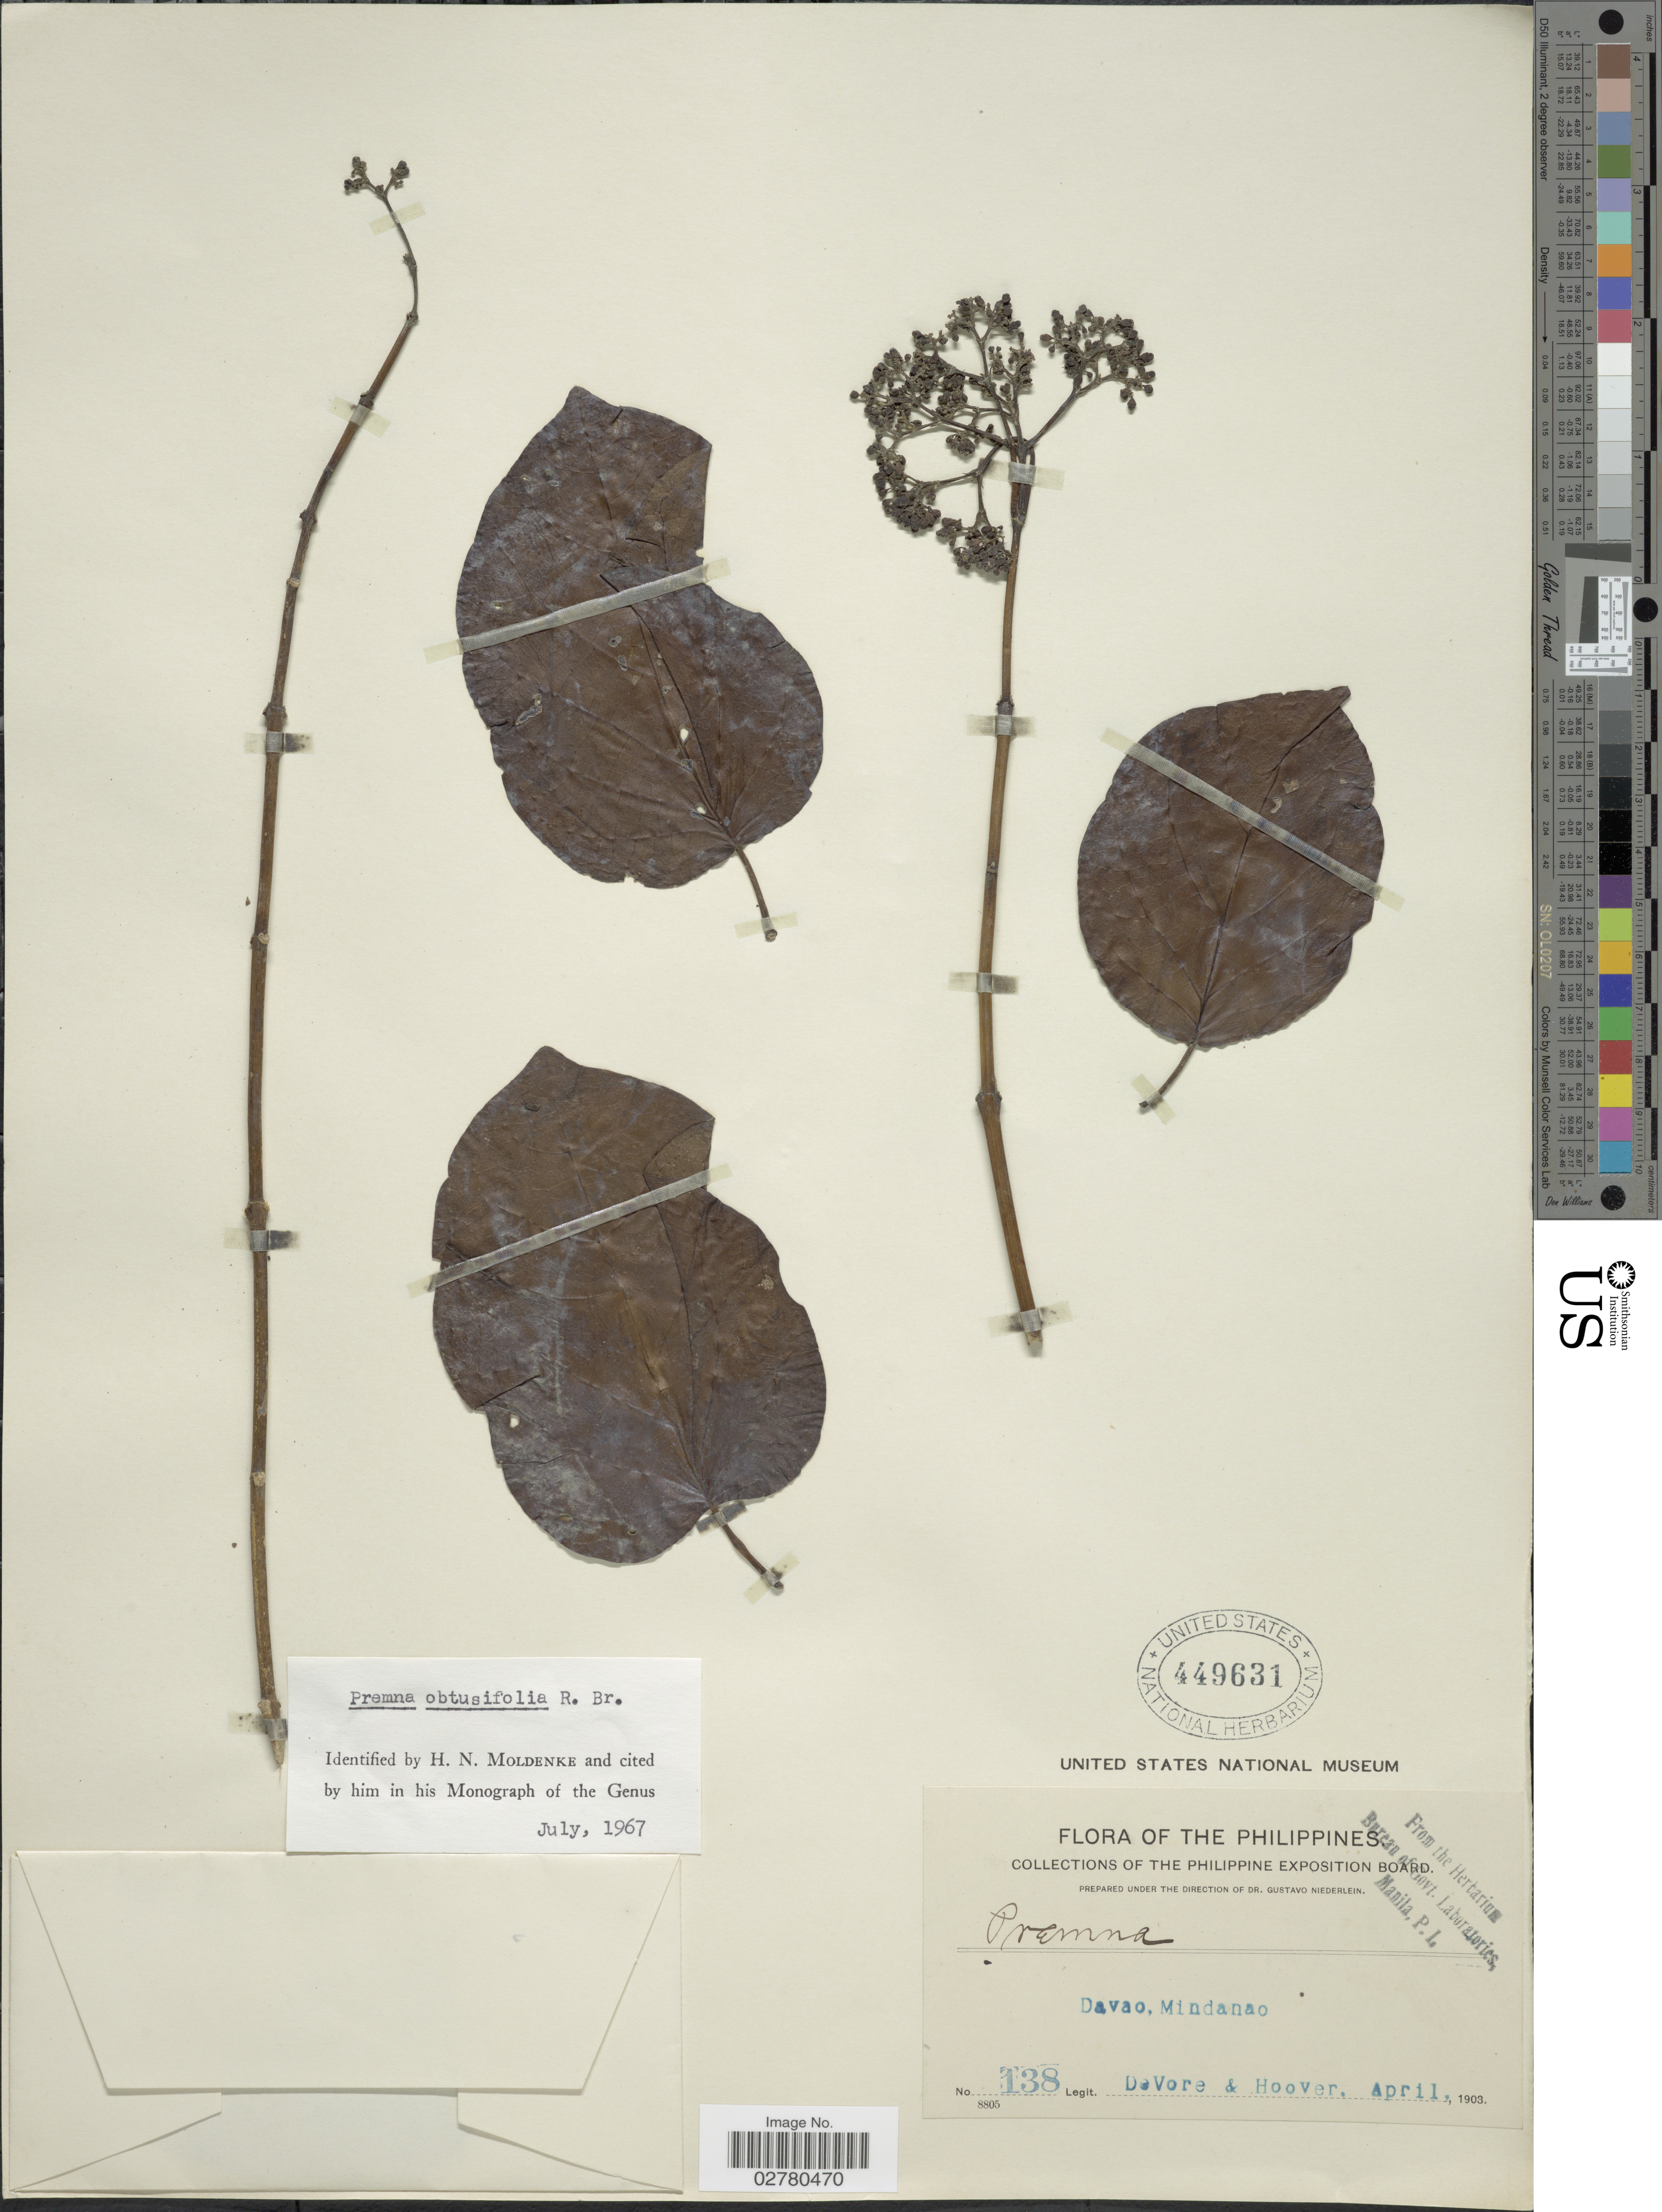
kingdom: Plantae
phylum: Tracheophyta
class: Magnoliopsida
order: Lamiales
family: Lamiaceae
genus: Premna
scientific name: Premna obtusifolia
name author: R. Br.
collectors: B. F. DeVore & -- Hoover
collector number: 138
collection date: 1903-04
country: Philippines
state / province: Davao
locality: Mindanao.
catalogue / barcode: US 449631